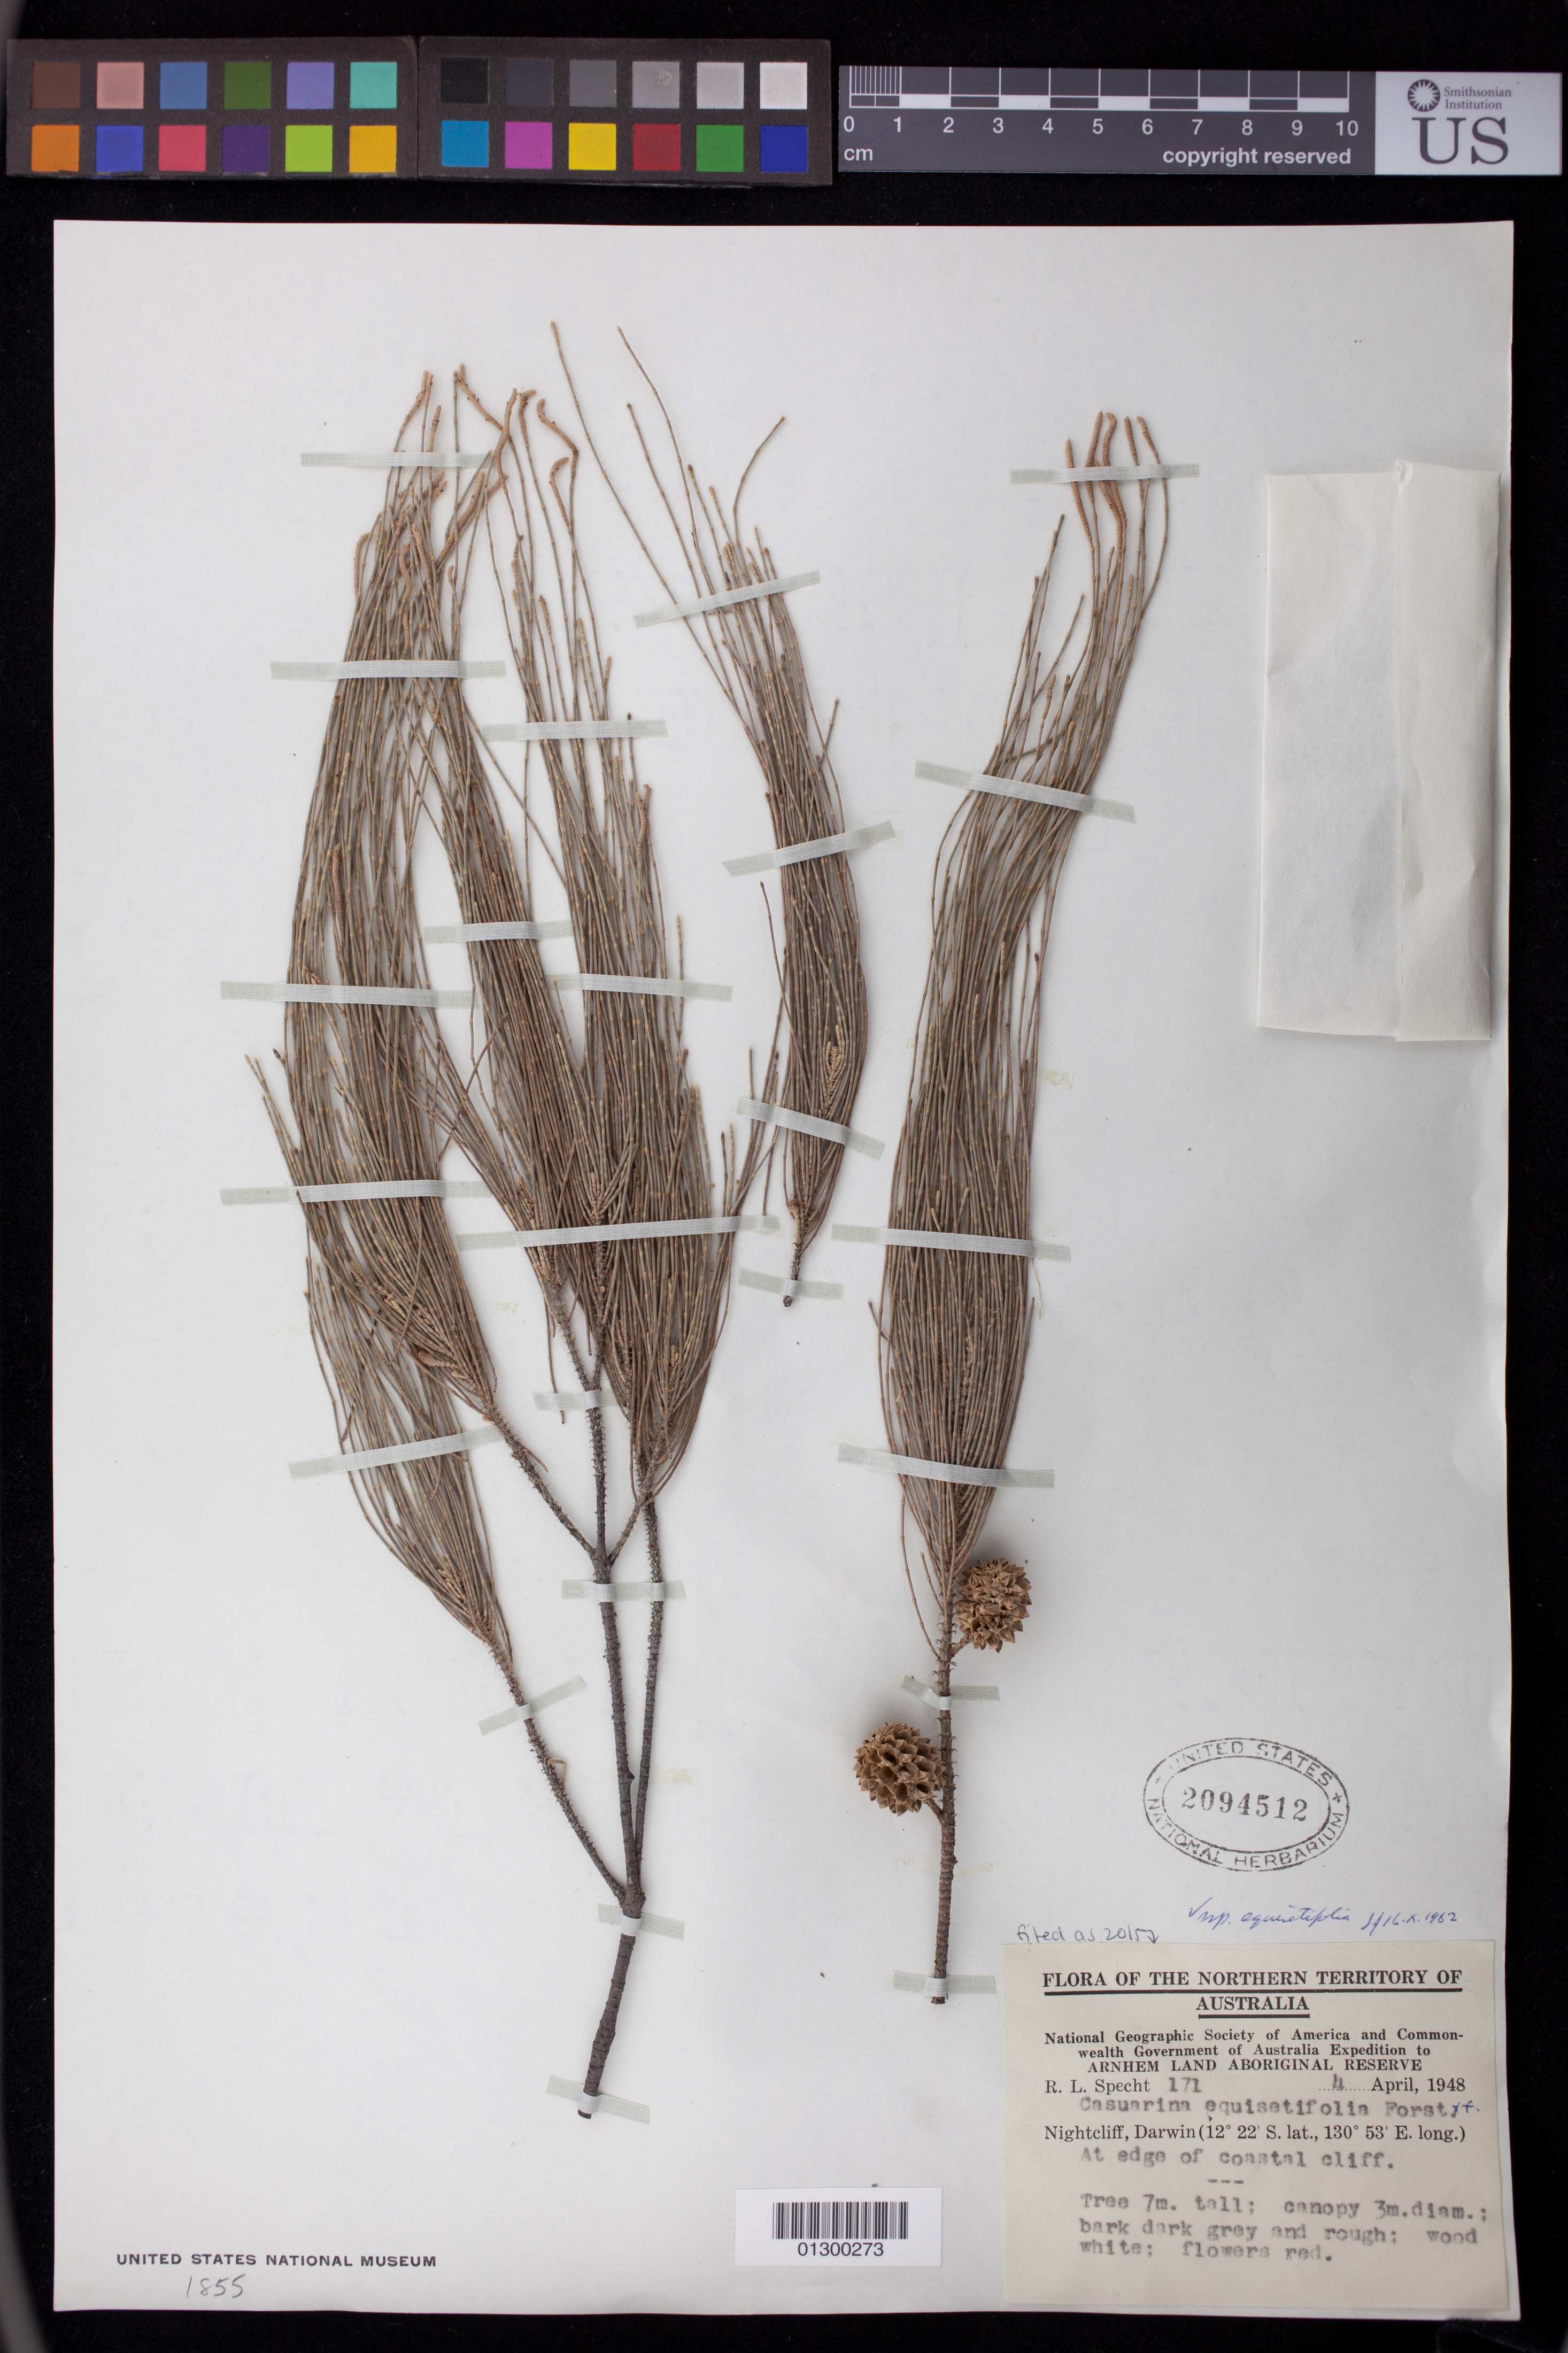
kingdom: Plantae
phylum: Tracheophyta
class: Magnoliopsida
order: Fagales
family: Casuarinaceae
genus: Casuarina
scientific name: Casuarina equisetifolia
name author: L.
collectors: R. L. Specht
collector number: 171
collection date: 1948-04-04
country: Australia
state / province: Northern Territory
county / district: Darwin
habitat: At edge of coastal cliff.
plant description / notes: Tree 7 m. tall; canopy 3 m. diam.; bark dark grey and rough; wood white; flowers red.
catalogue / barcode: US 2094512